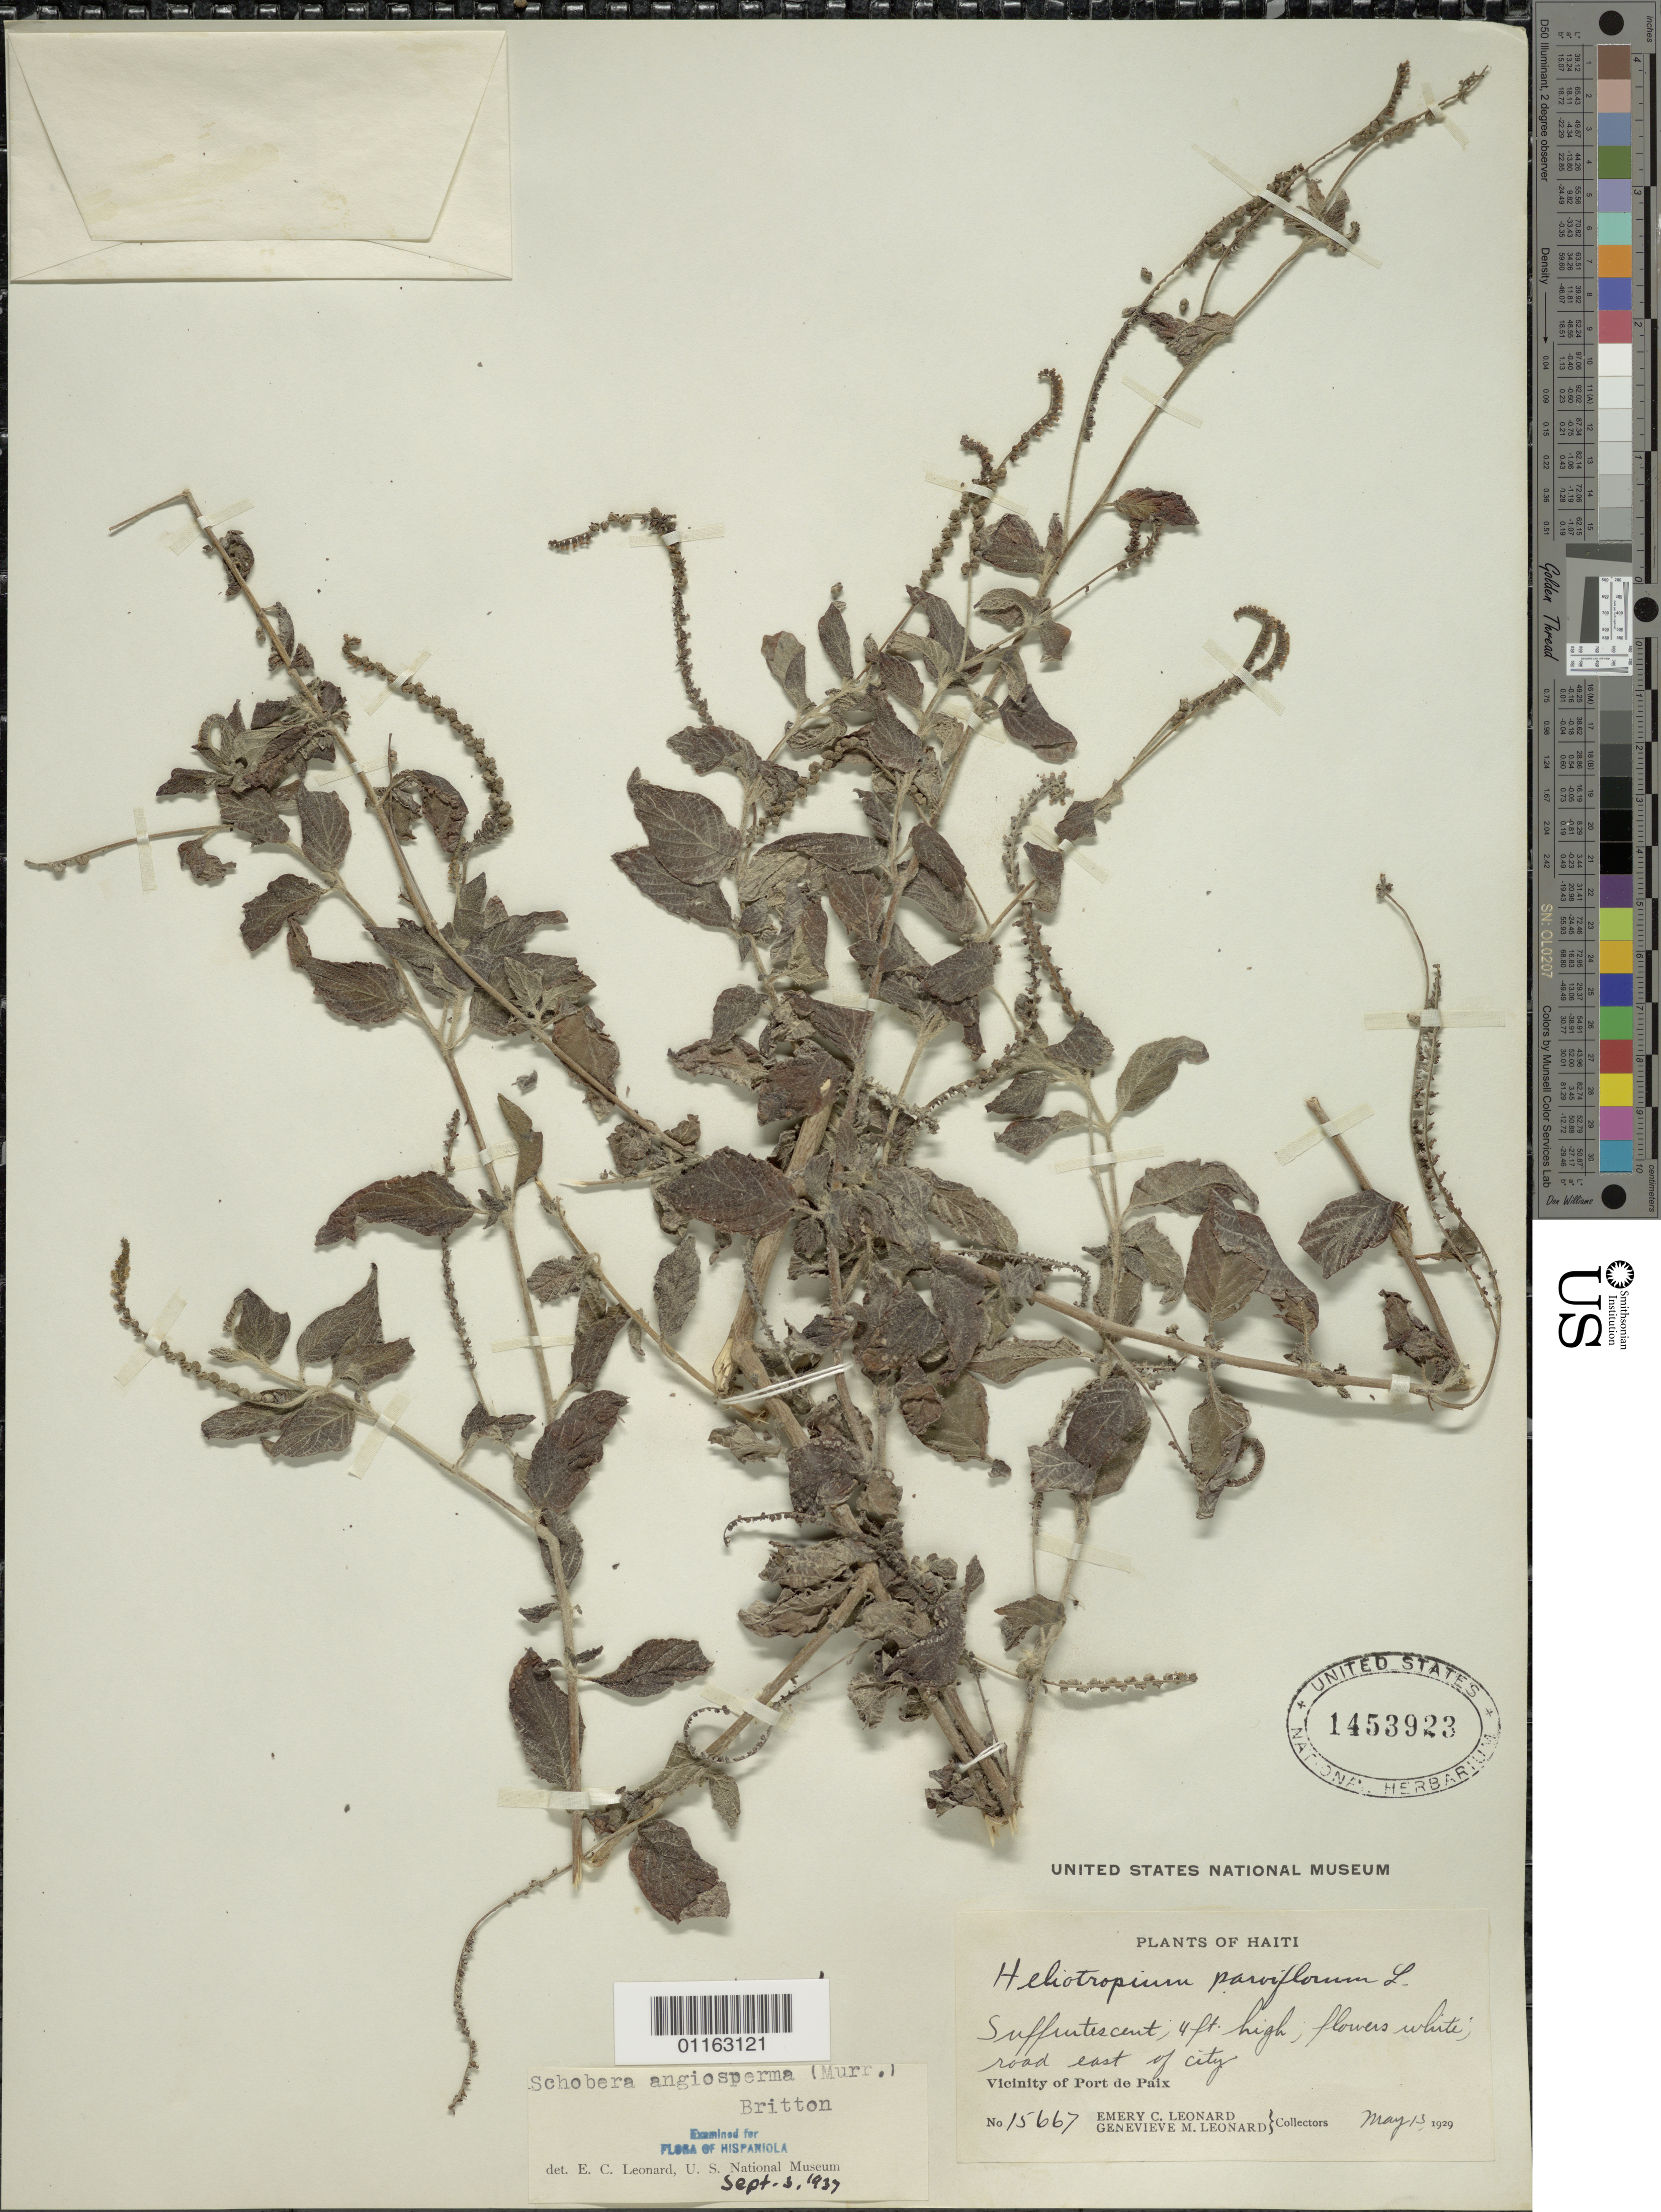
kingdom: Plantae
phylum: Tracheophyta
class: Magnoliopsida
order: Boraginales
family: Heliotropiaceae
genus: Schobera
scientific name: Schobera angiosperma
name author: (Murr.) Britton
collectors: E. C. Leonard & G. M. Leonard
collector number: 15667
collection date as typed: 13 May 1929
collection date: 1929-05-13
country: Haiti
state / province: Nord-Óuest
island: Hispaniola I.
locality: Vicinity of Port du paix, road E of city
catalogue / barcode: US 1453923